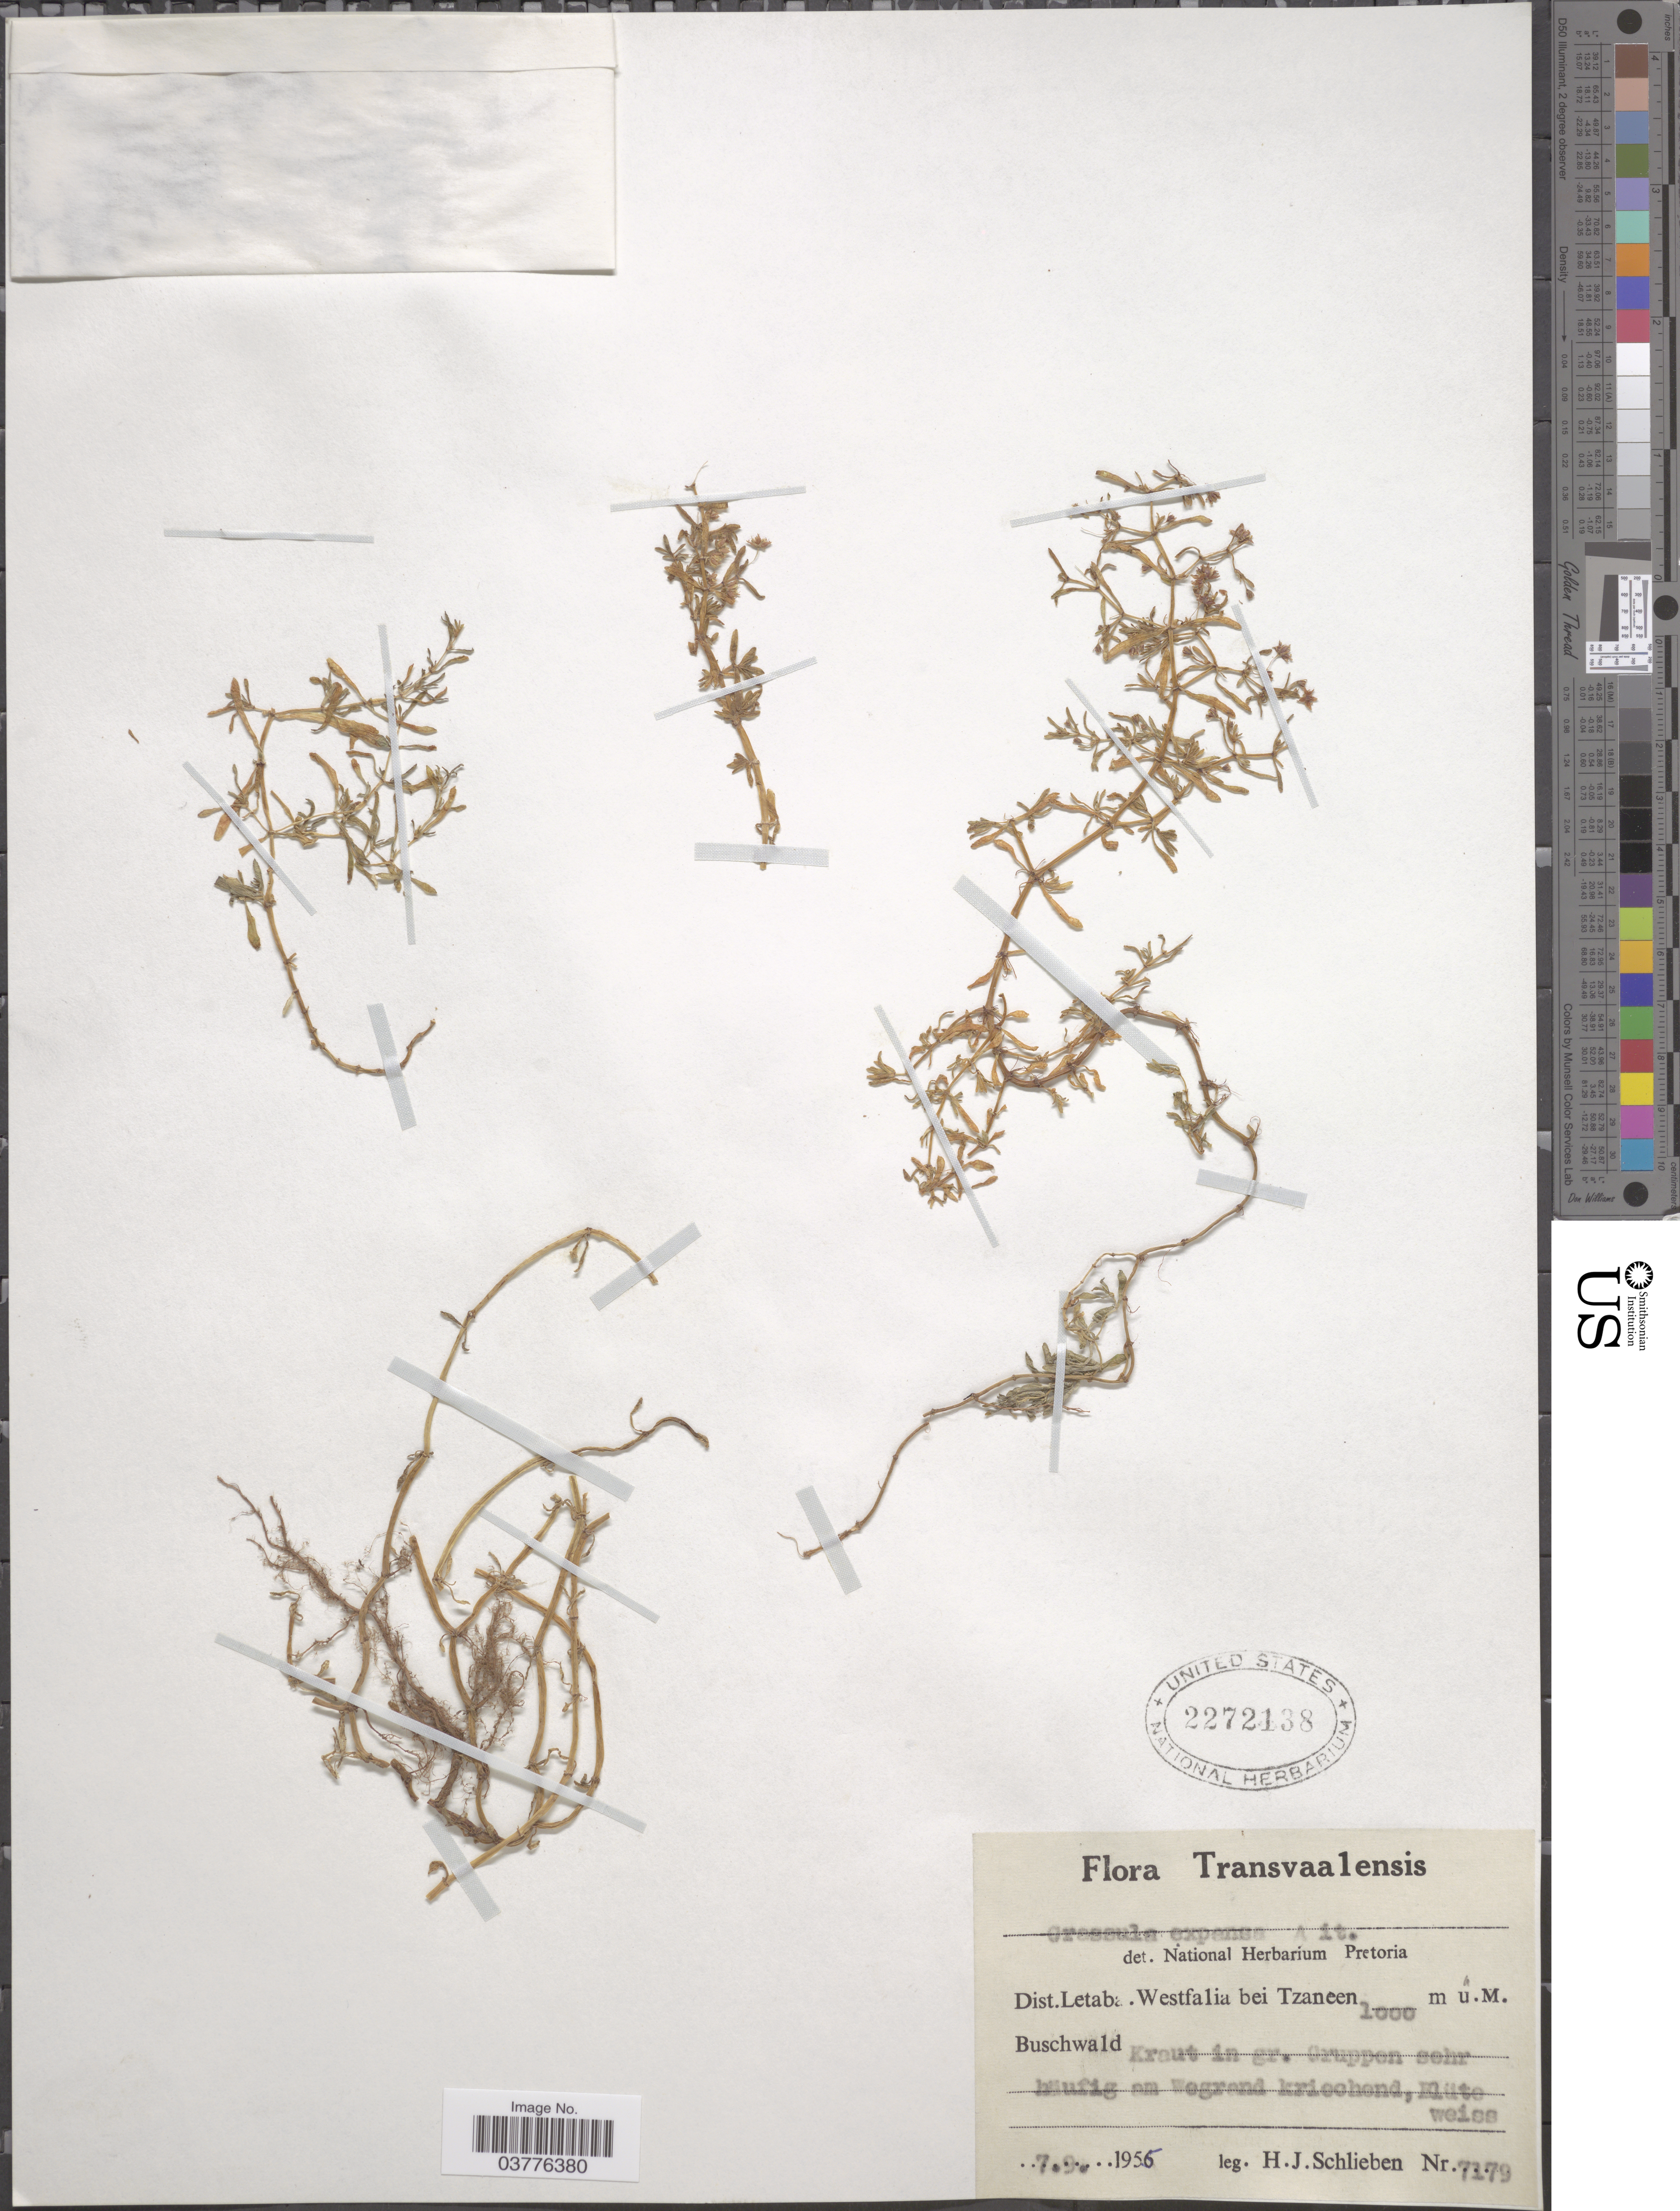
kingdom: Plantae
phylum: Tracheophyta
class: Magnoliopsida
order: Saxifragales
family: Crassulaceae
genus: Crassula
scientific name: Crassula expansa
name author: Aiton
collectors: H. J. Schlieben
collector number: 7179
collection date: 1955-09-07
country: South Africa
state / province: Limpopo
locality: Transvaalensis. Dist.Letaba. Westfalia bei Tzaneen. Buschwald. Kraut in gr. Gruppen.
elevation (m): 1000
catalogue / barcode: US 2272138